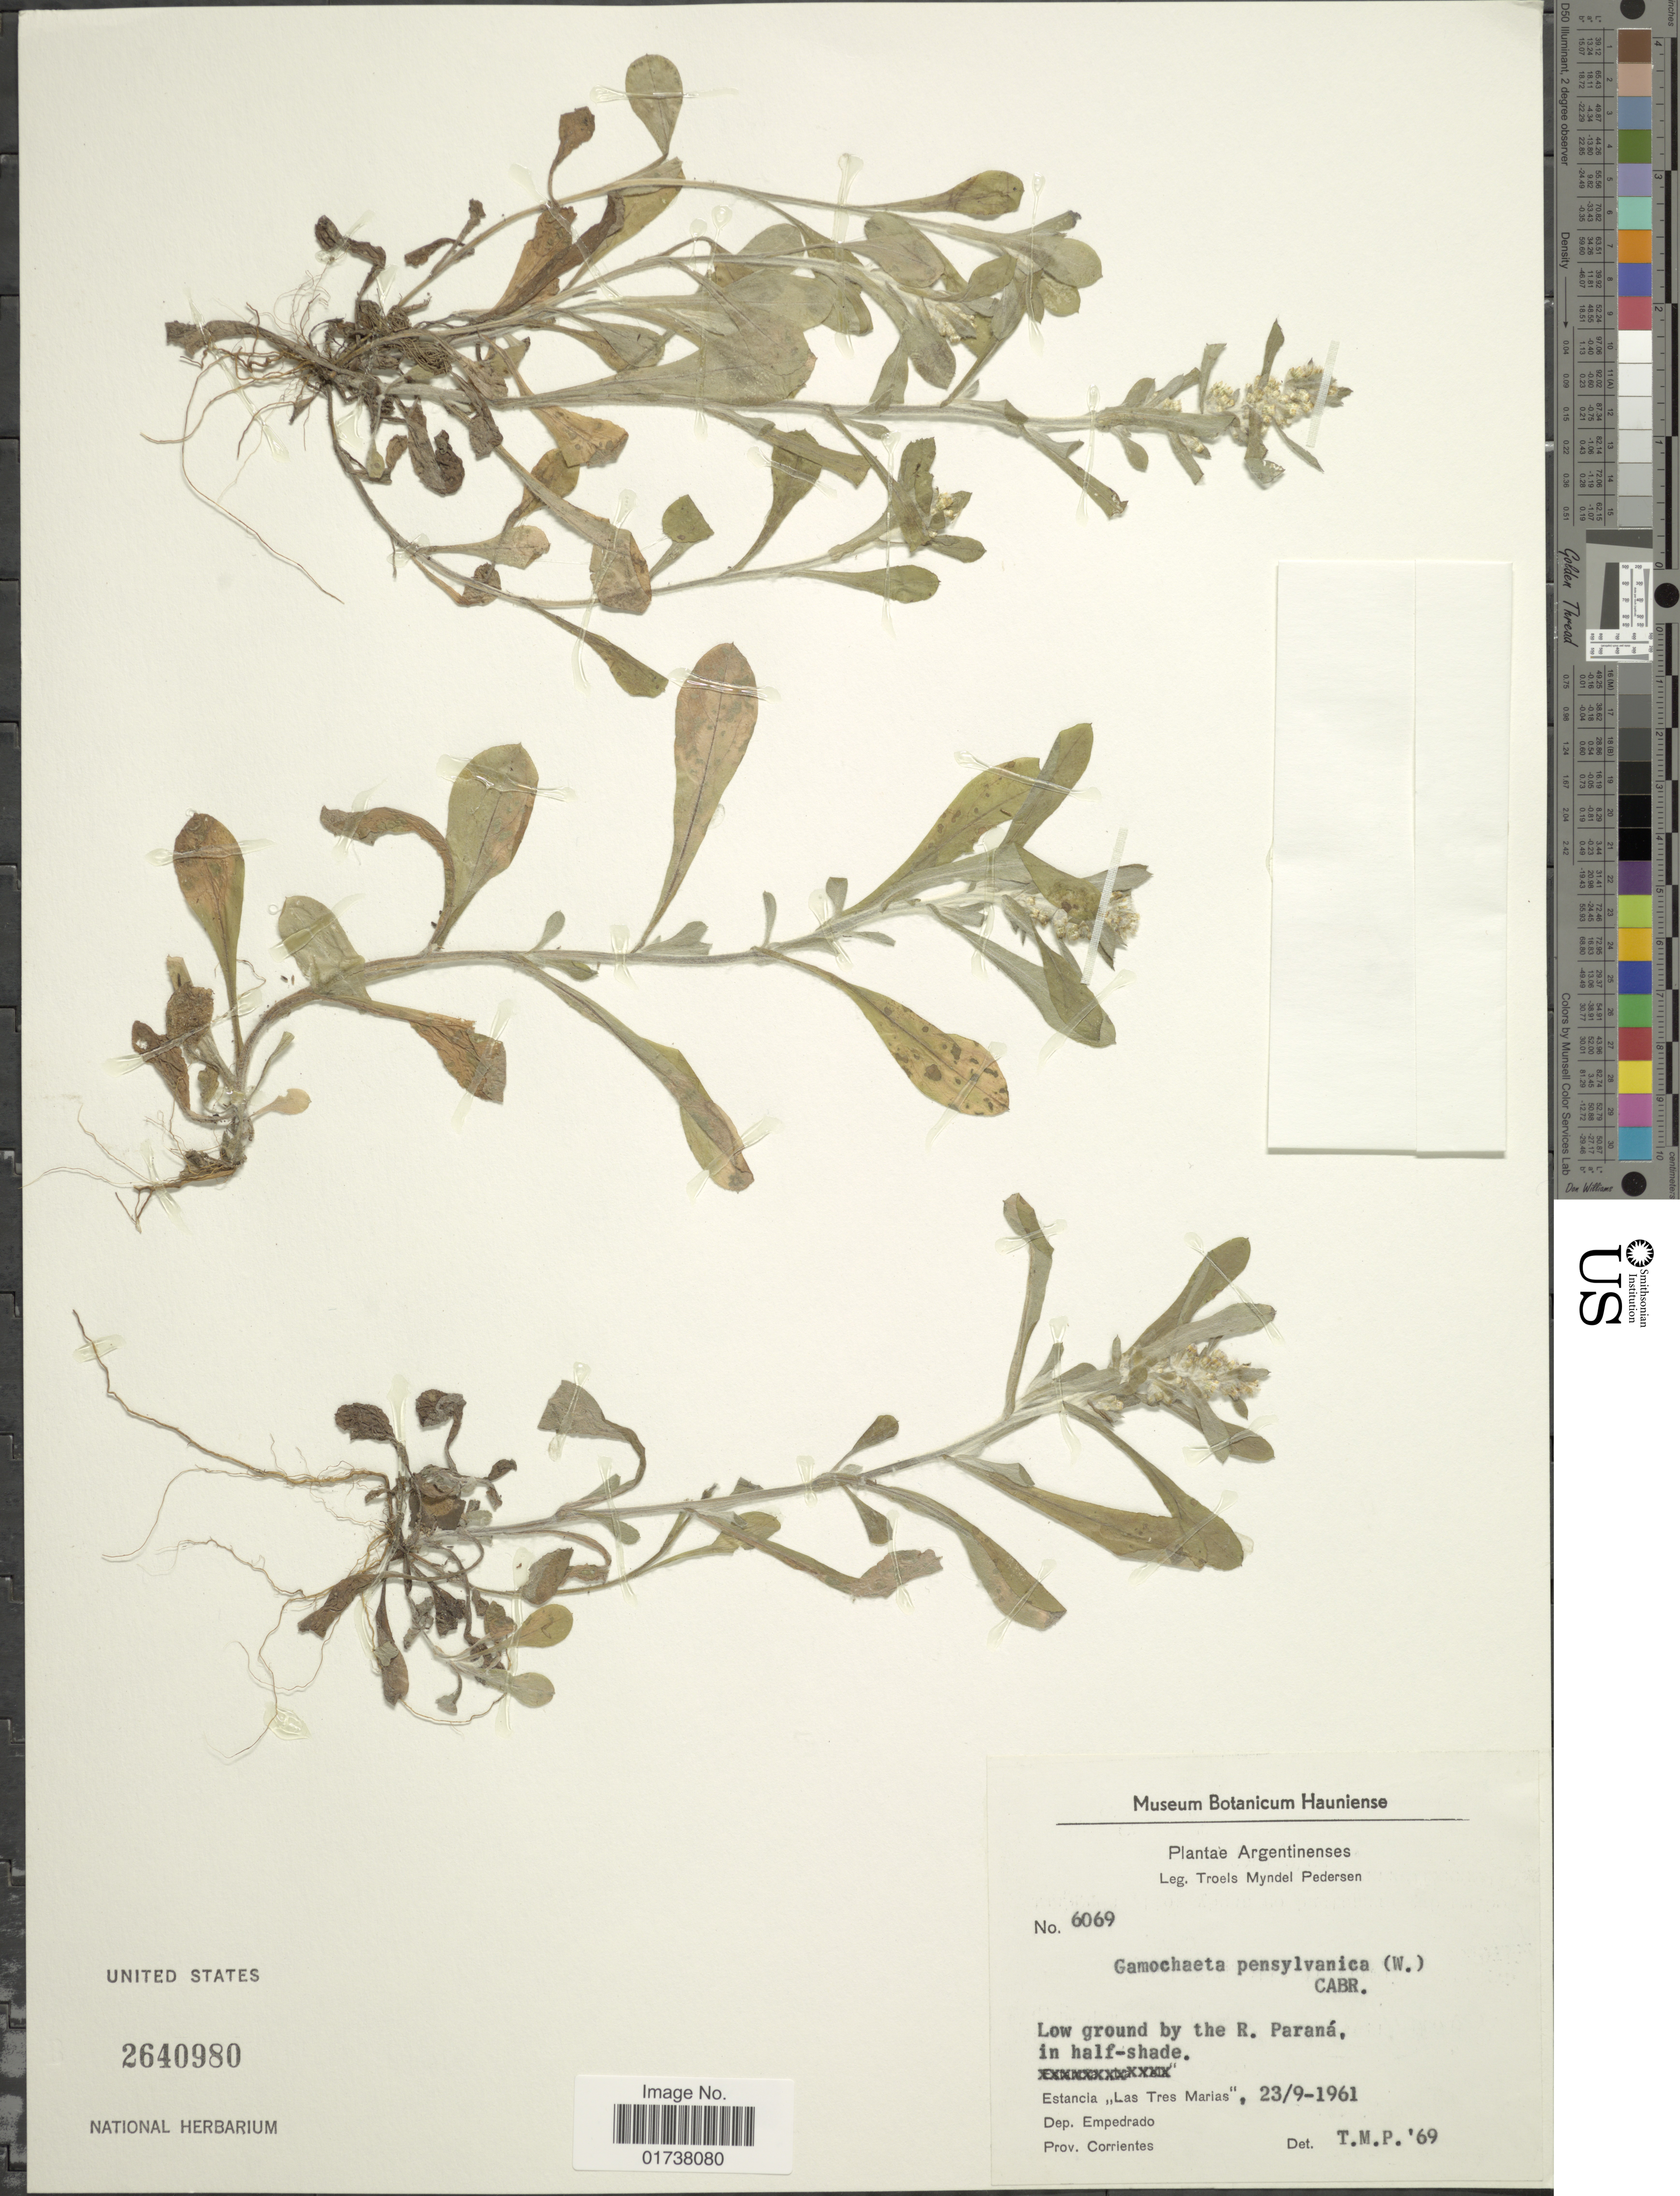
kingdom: Plantae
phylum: Tracheophyta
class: Magnoliopsida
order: Asterales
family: Asteraceae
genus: Gamochaeta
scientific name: Gamochaeta pensylvanica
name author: (Willd.) Cabrera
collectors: T. Pederson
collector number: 6069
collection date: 1961-09-23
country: Argentina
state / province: Corrientes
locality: Low ground by the R. Parana, Estancia ,,Las Tres Marias' Dep. Empedrado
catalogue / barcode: US 2640980